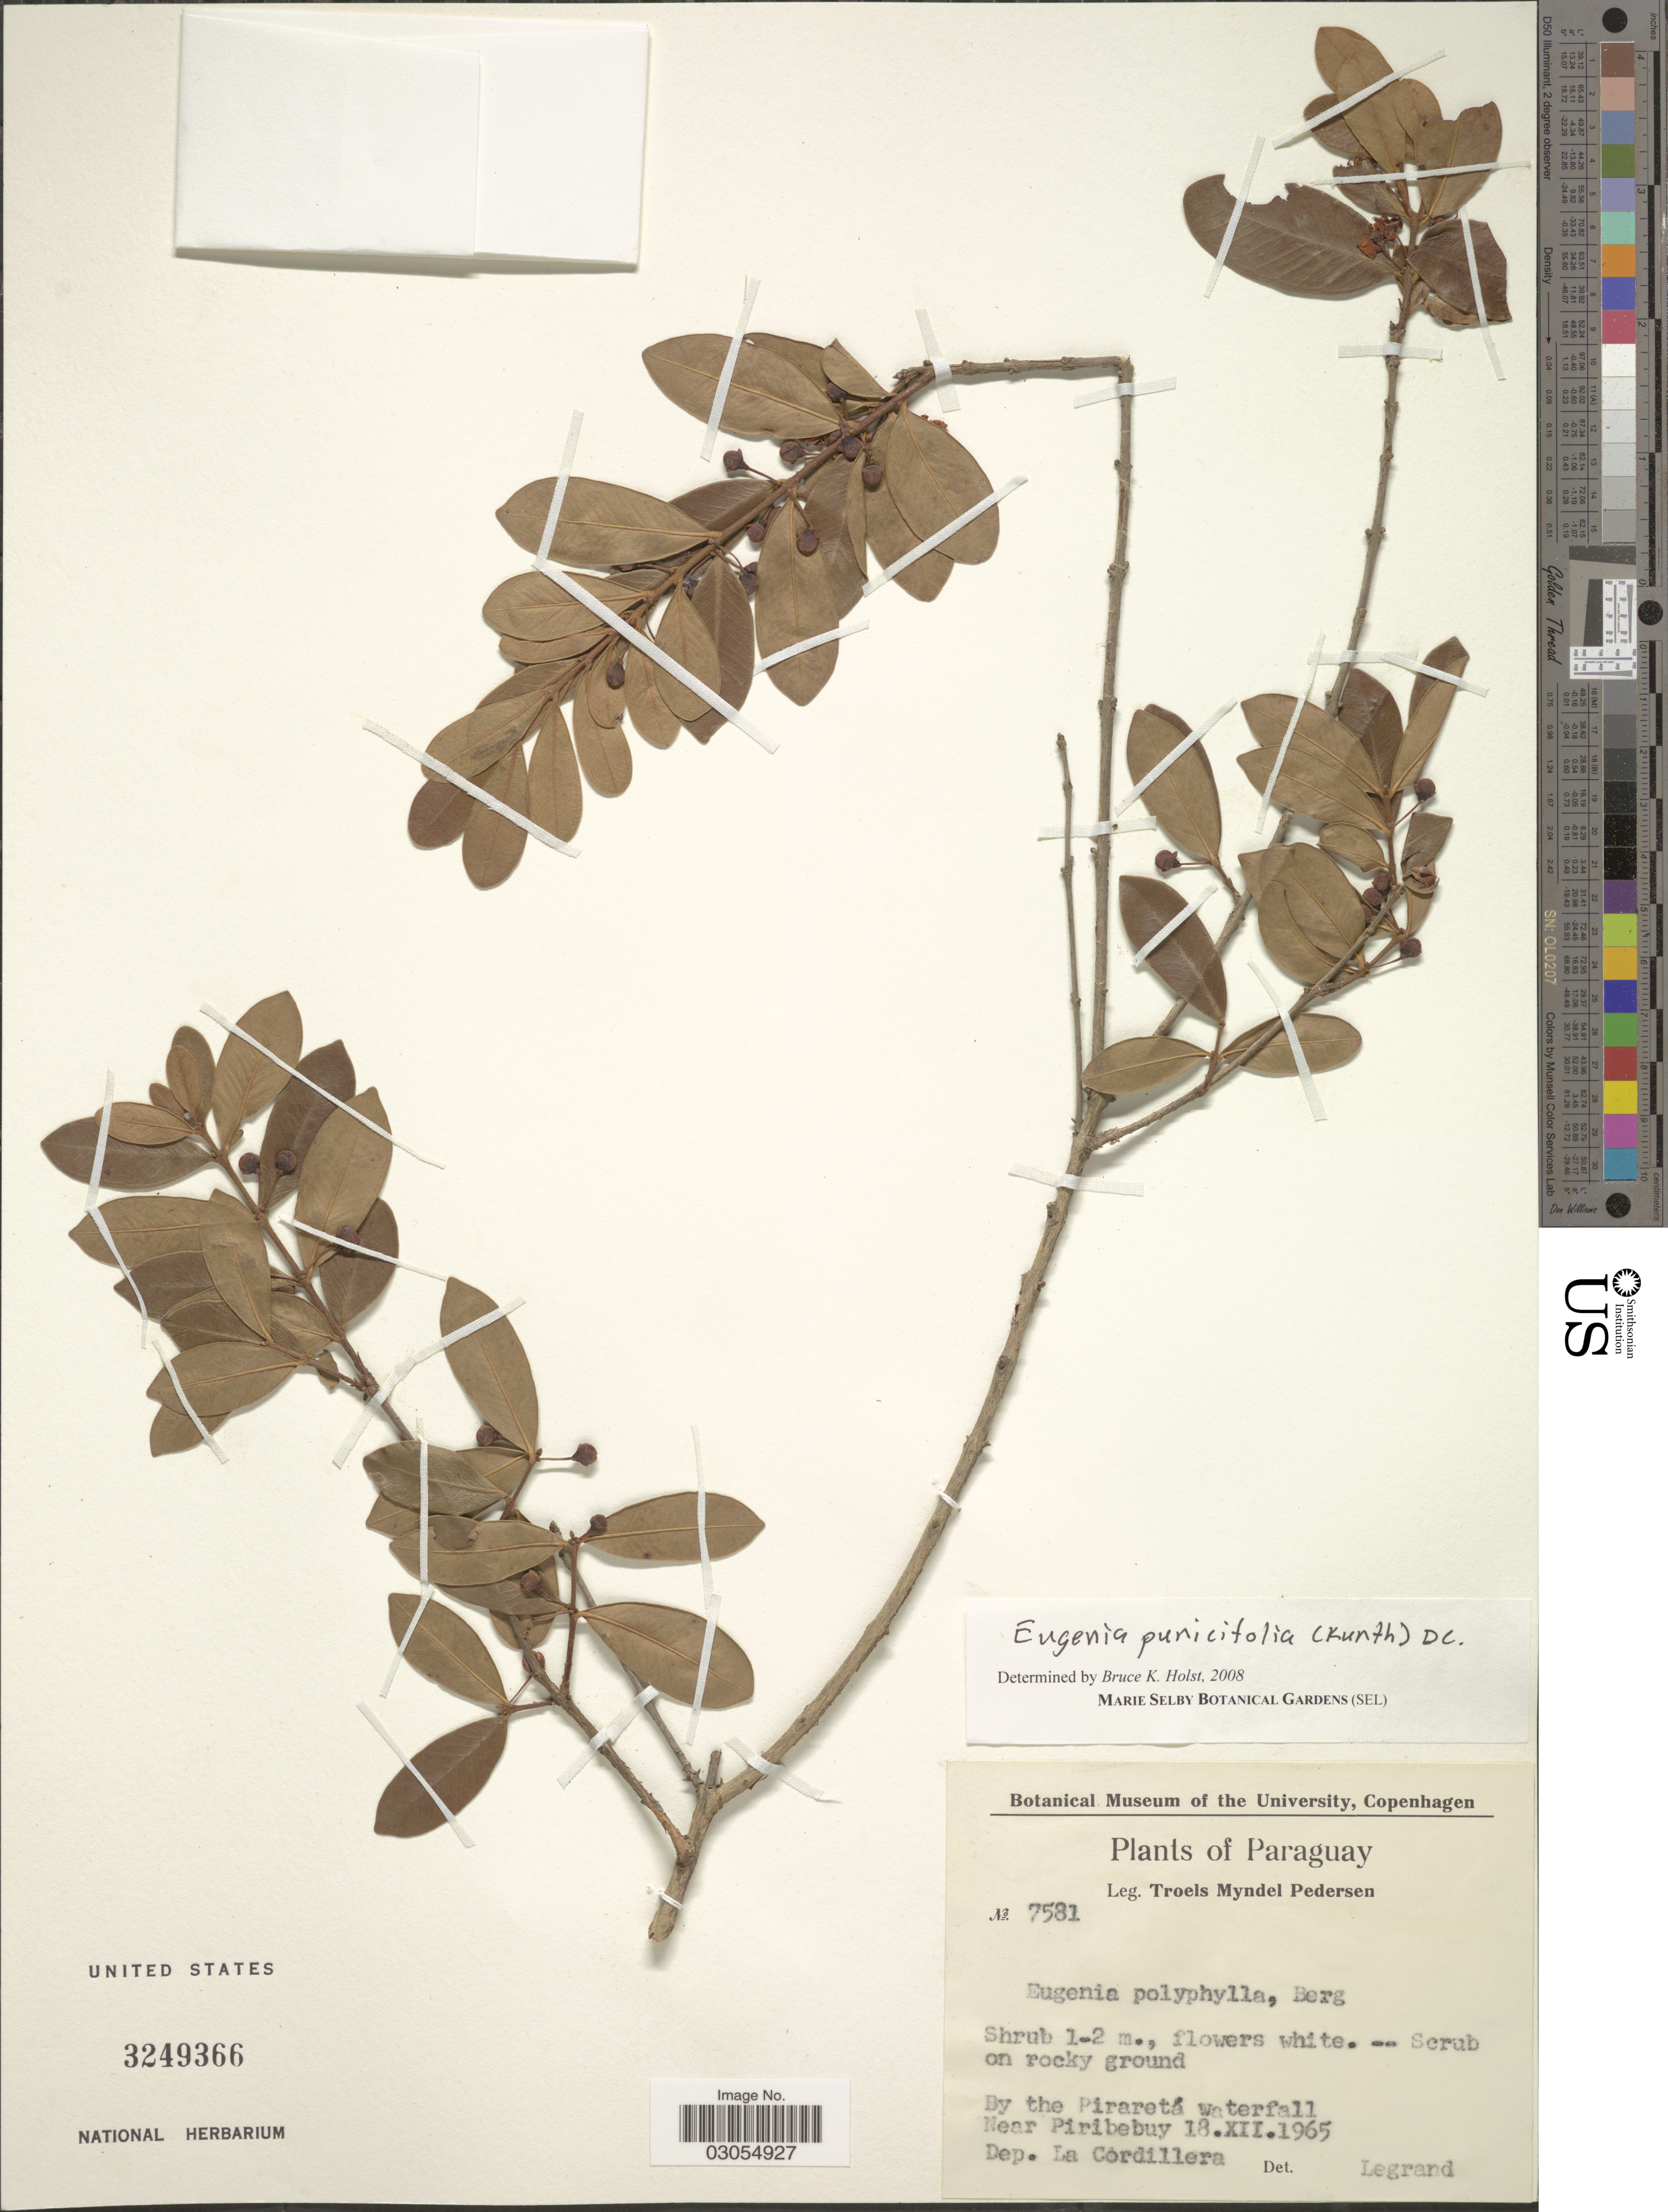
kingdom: Plantae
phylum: Tracheophyta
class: Magnoliopsida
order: Myrtales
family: Myrtaceae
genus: Eugenia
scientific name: Eugenia punicifolia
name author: (Kunth) DC.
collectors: T. Pederson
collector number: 7581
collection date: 1965-12-18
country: Paraguay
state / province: Cordillera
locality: By the Piraretá waterfall. Near Piribebuy. Dep. La Cordillera.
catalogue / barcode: US 3249366